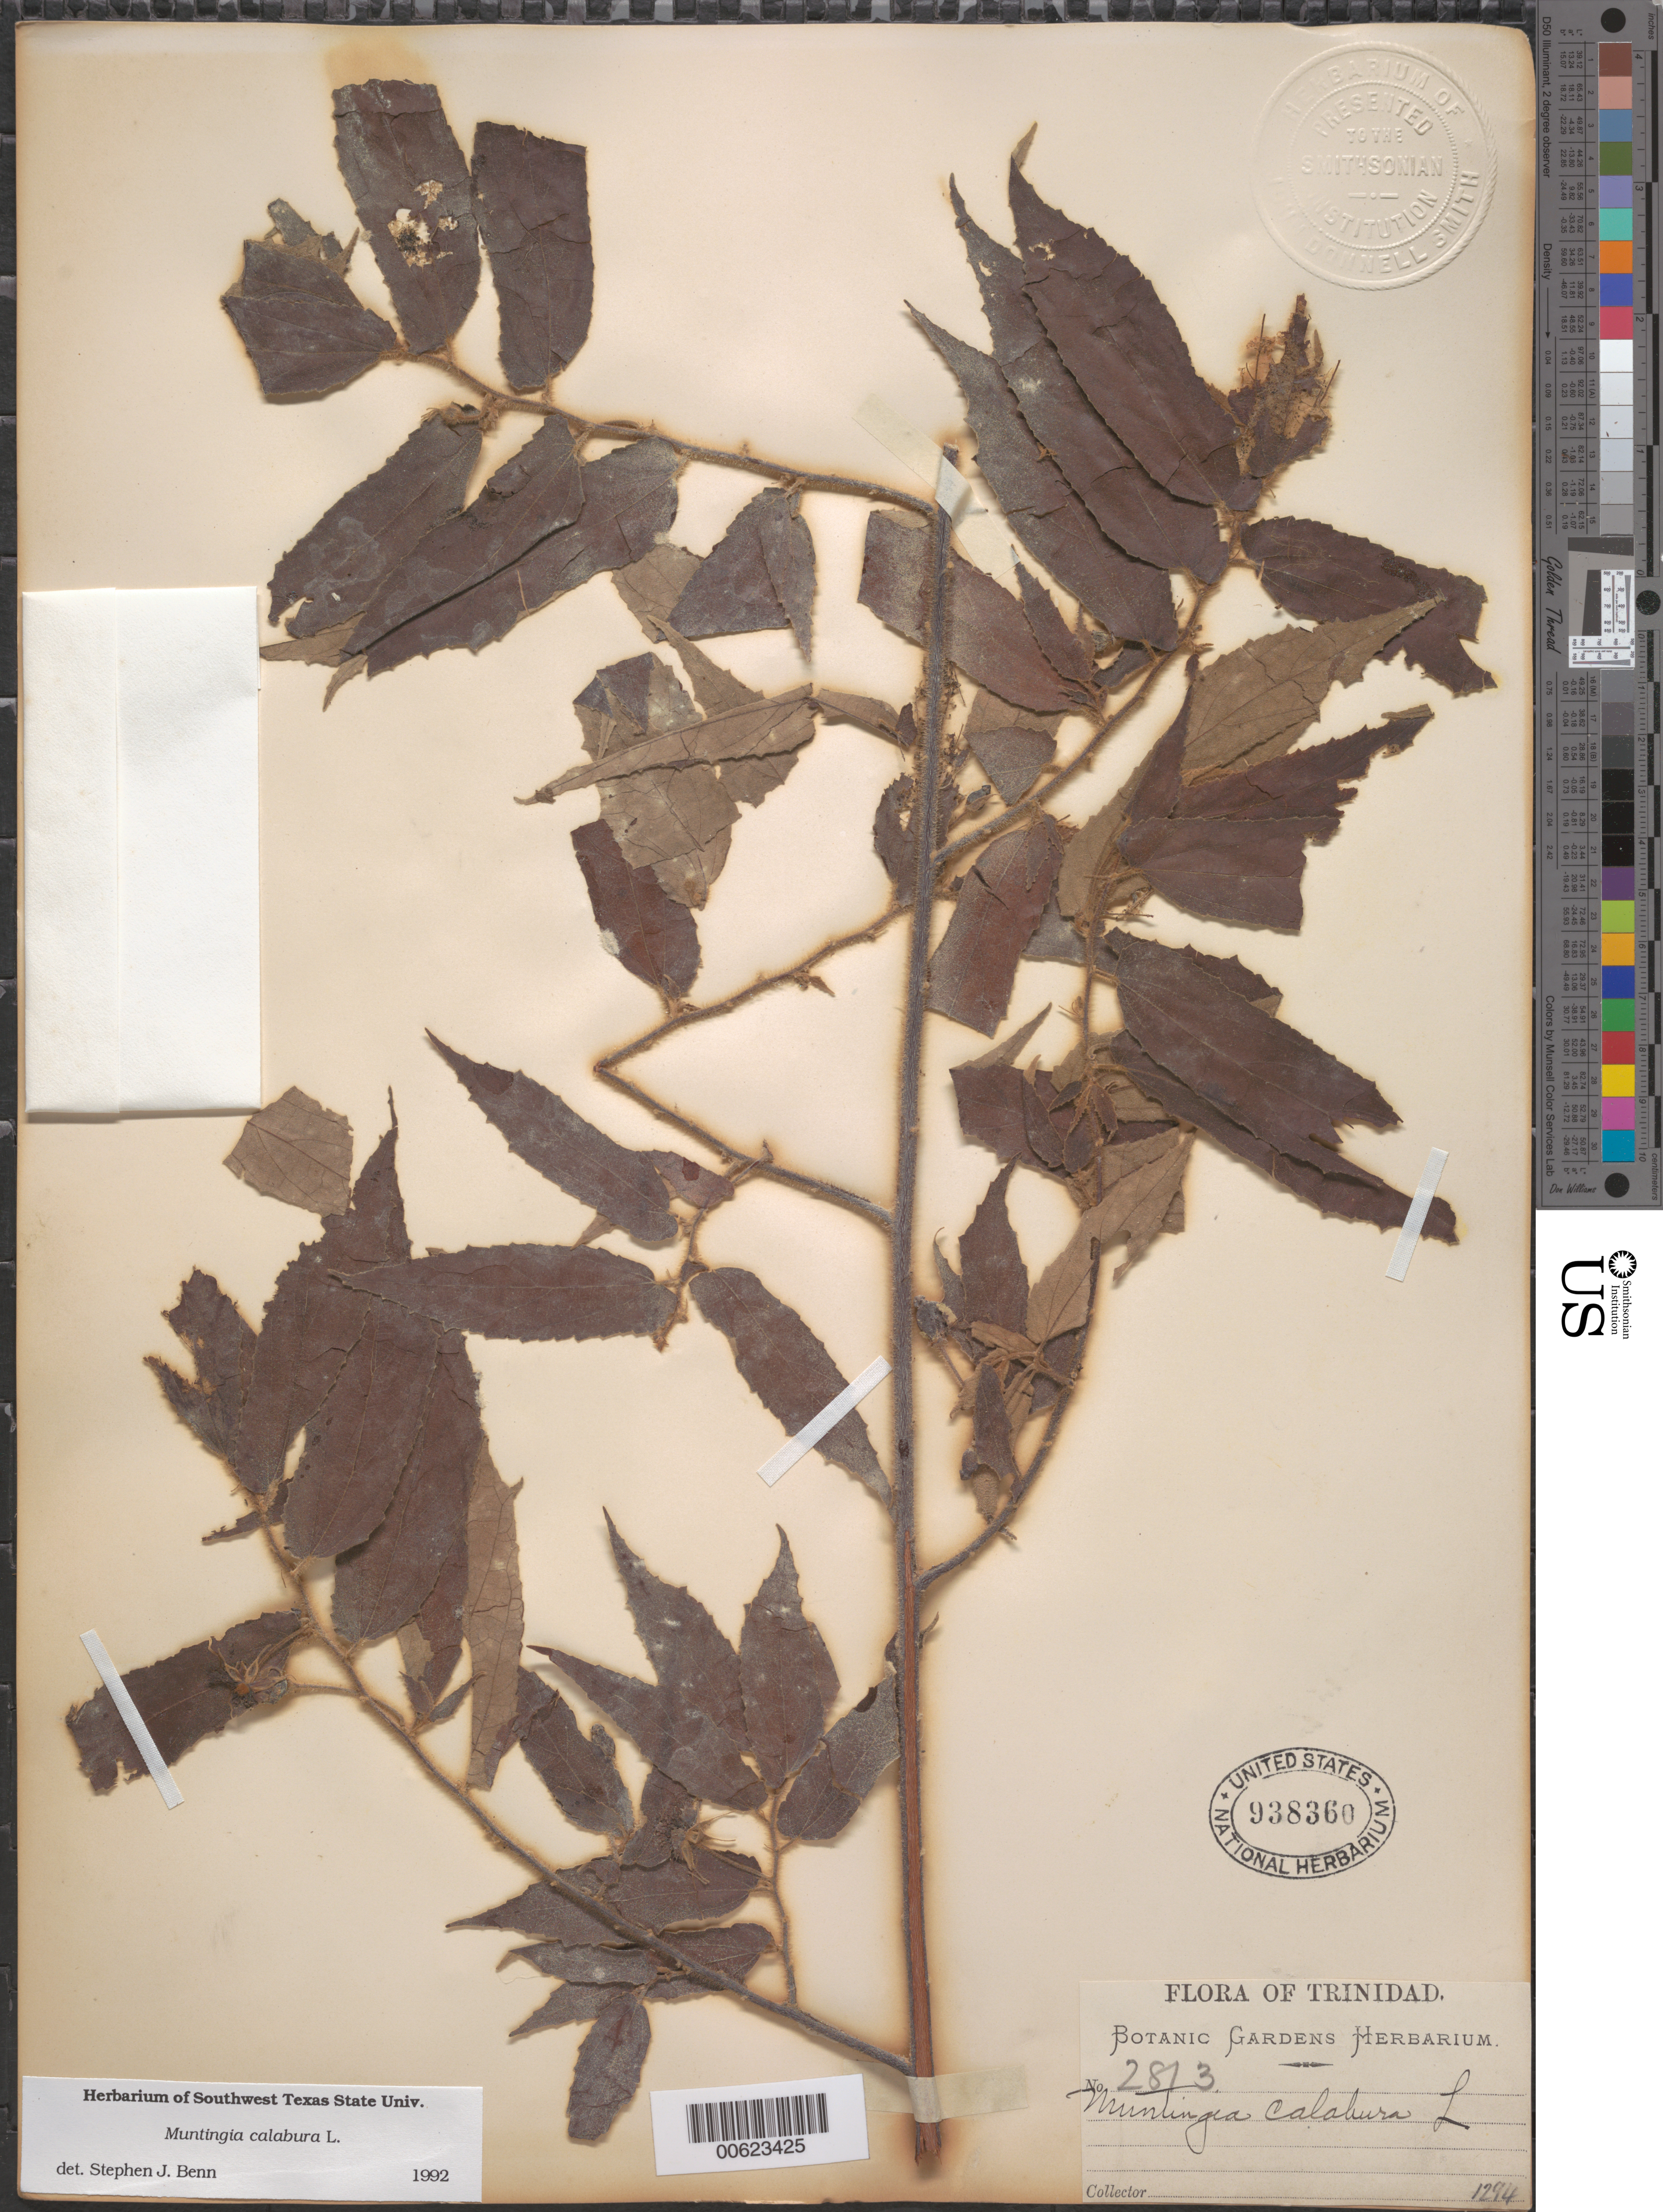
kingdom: Plantae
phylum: Tracheophyta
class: Magnoliopsida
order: Malvales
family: Muntingiaceae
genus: Muntingia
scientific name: Muntingia calabura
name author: L.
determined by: Benn, S. J.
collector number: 1294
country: Trinidad and Tobago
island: Trinidad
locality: Trinidad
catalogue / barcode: US 938360